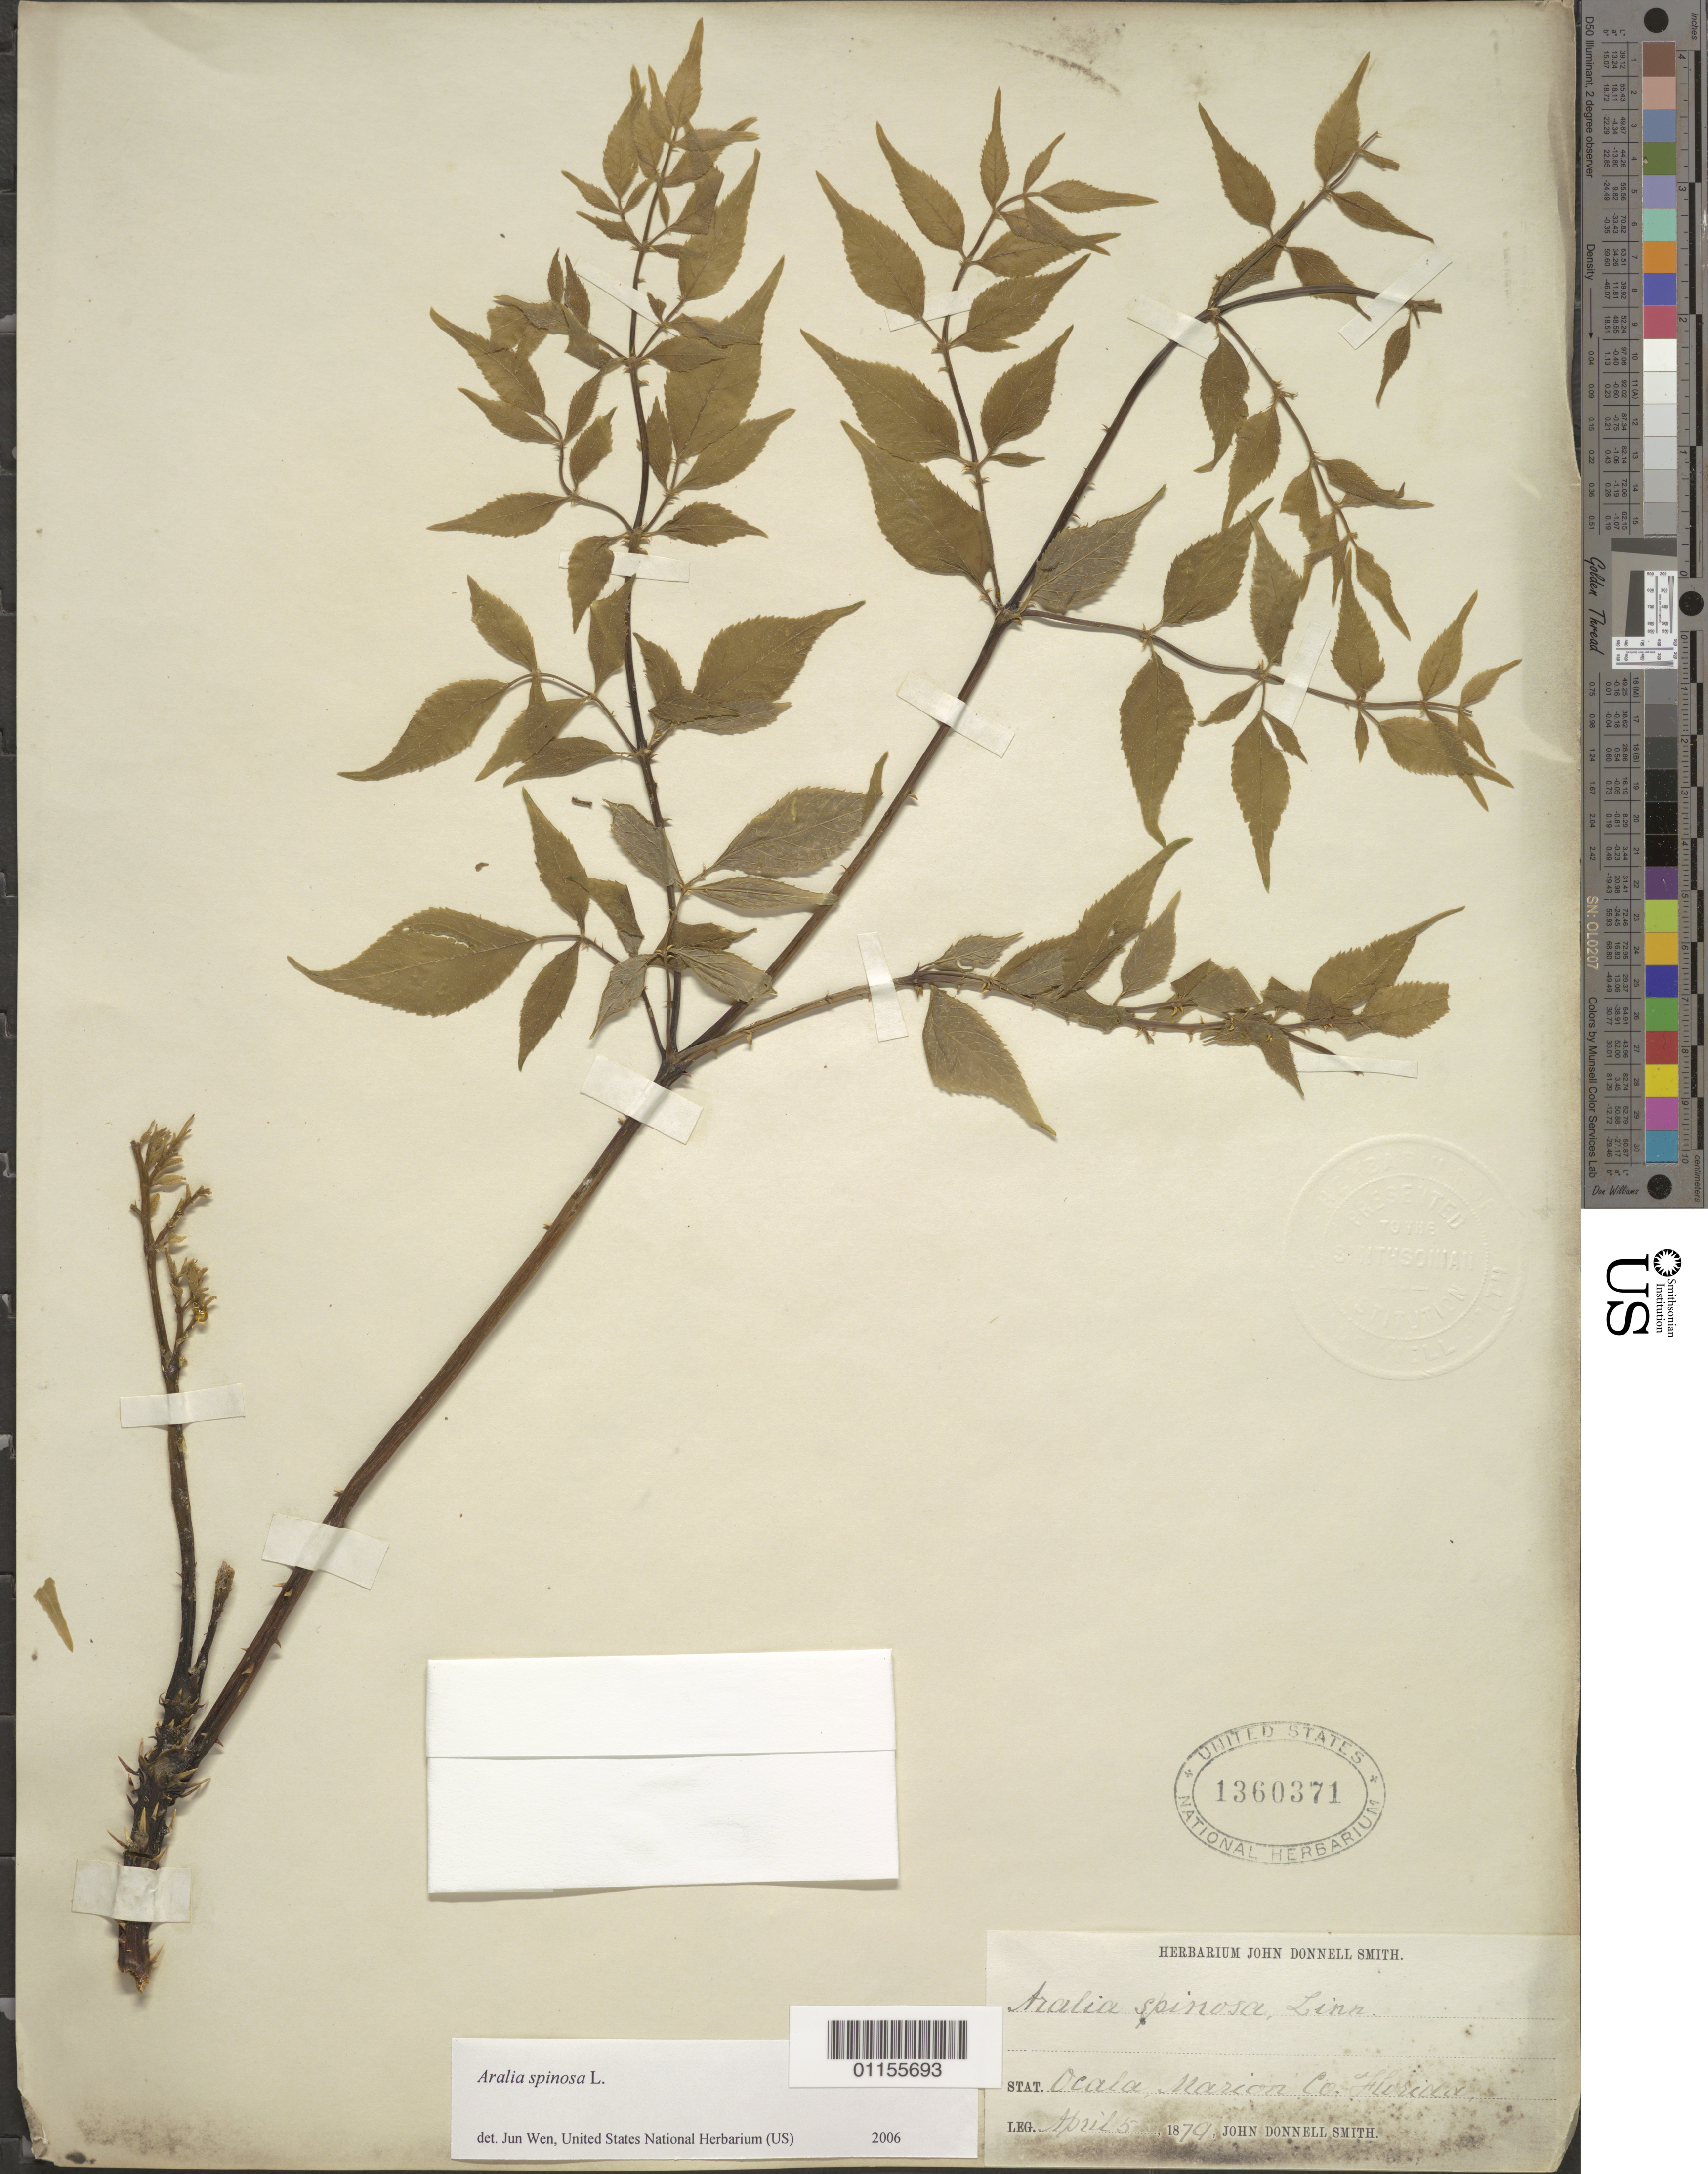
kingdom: Plantae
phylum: Tracheophyta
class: Magnoliopsida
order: Apiales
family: Araliaceae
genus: Aralia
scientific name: Aralia spinosa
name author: L.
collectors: J. Donnell Smith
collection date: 1879-04-05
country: United States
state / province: Florida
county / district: Marion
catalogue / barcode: US 1360371